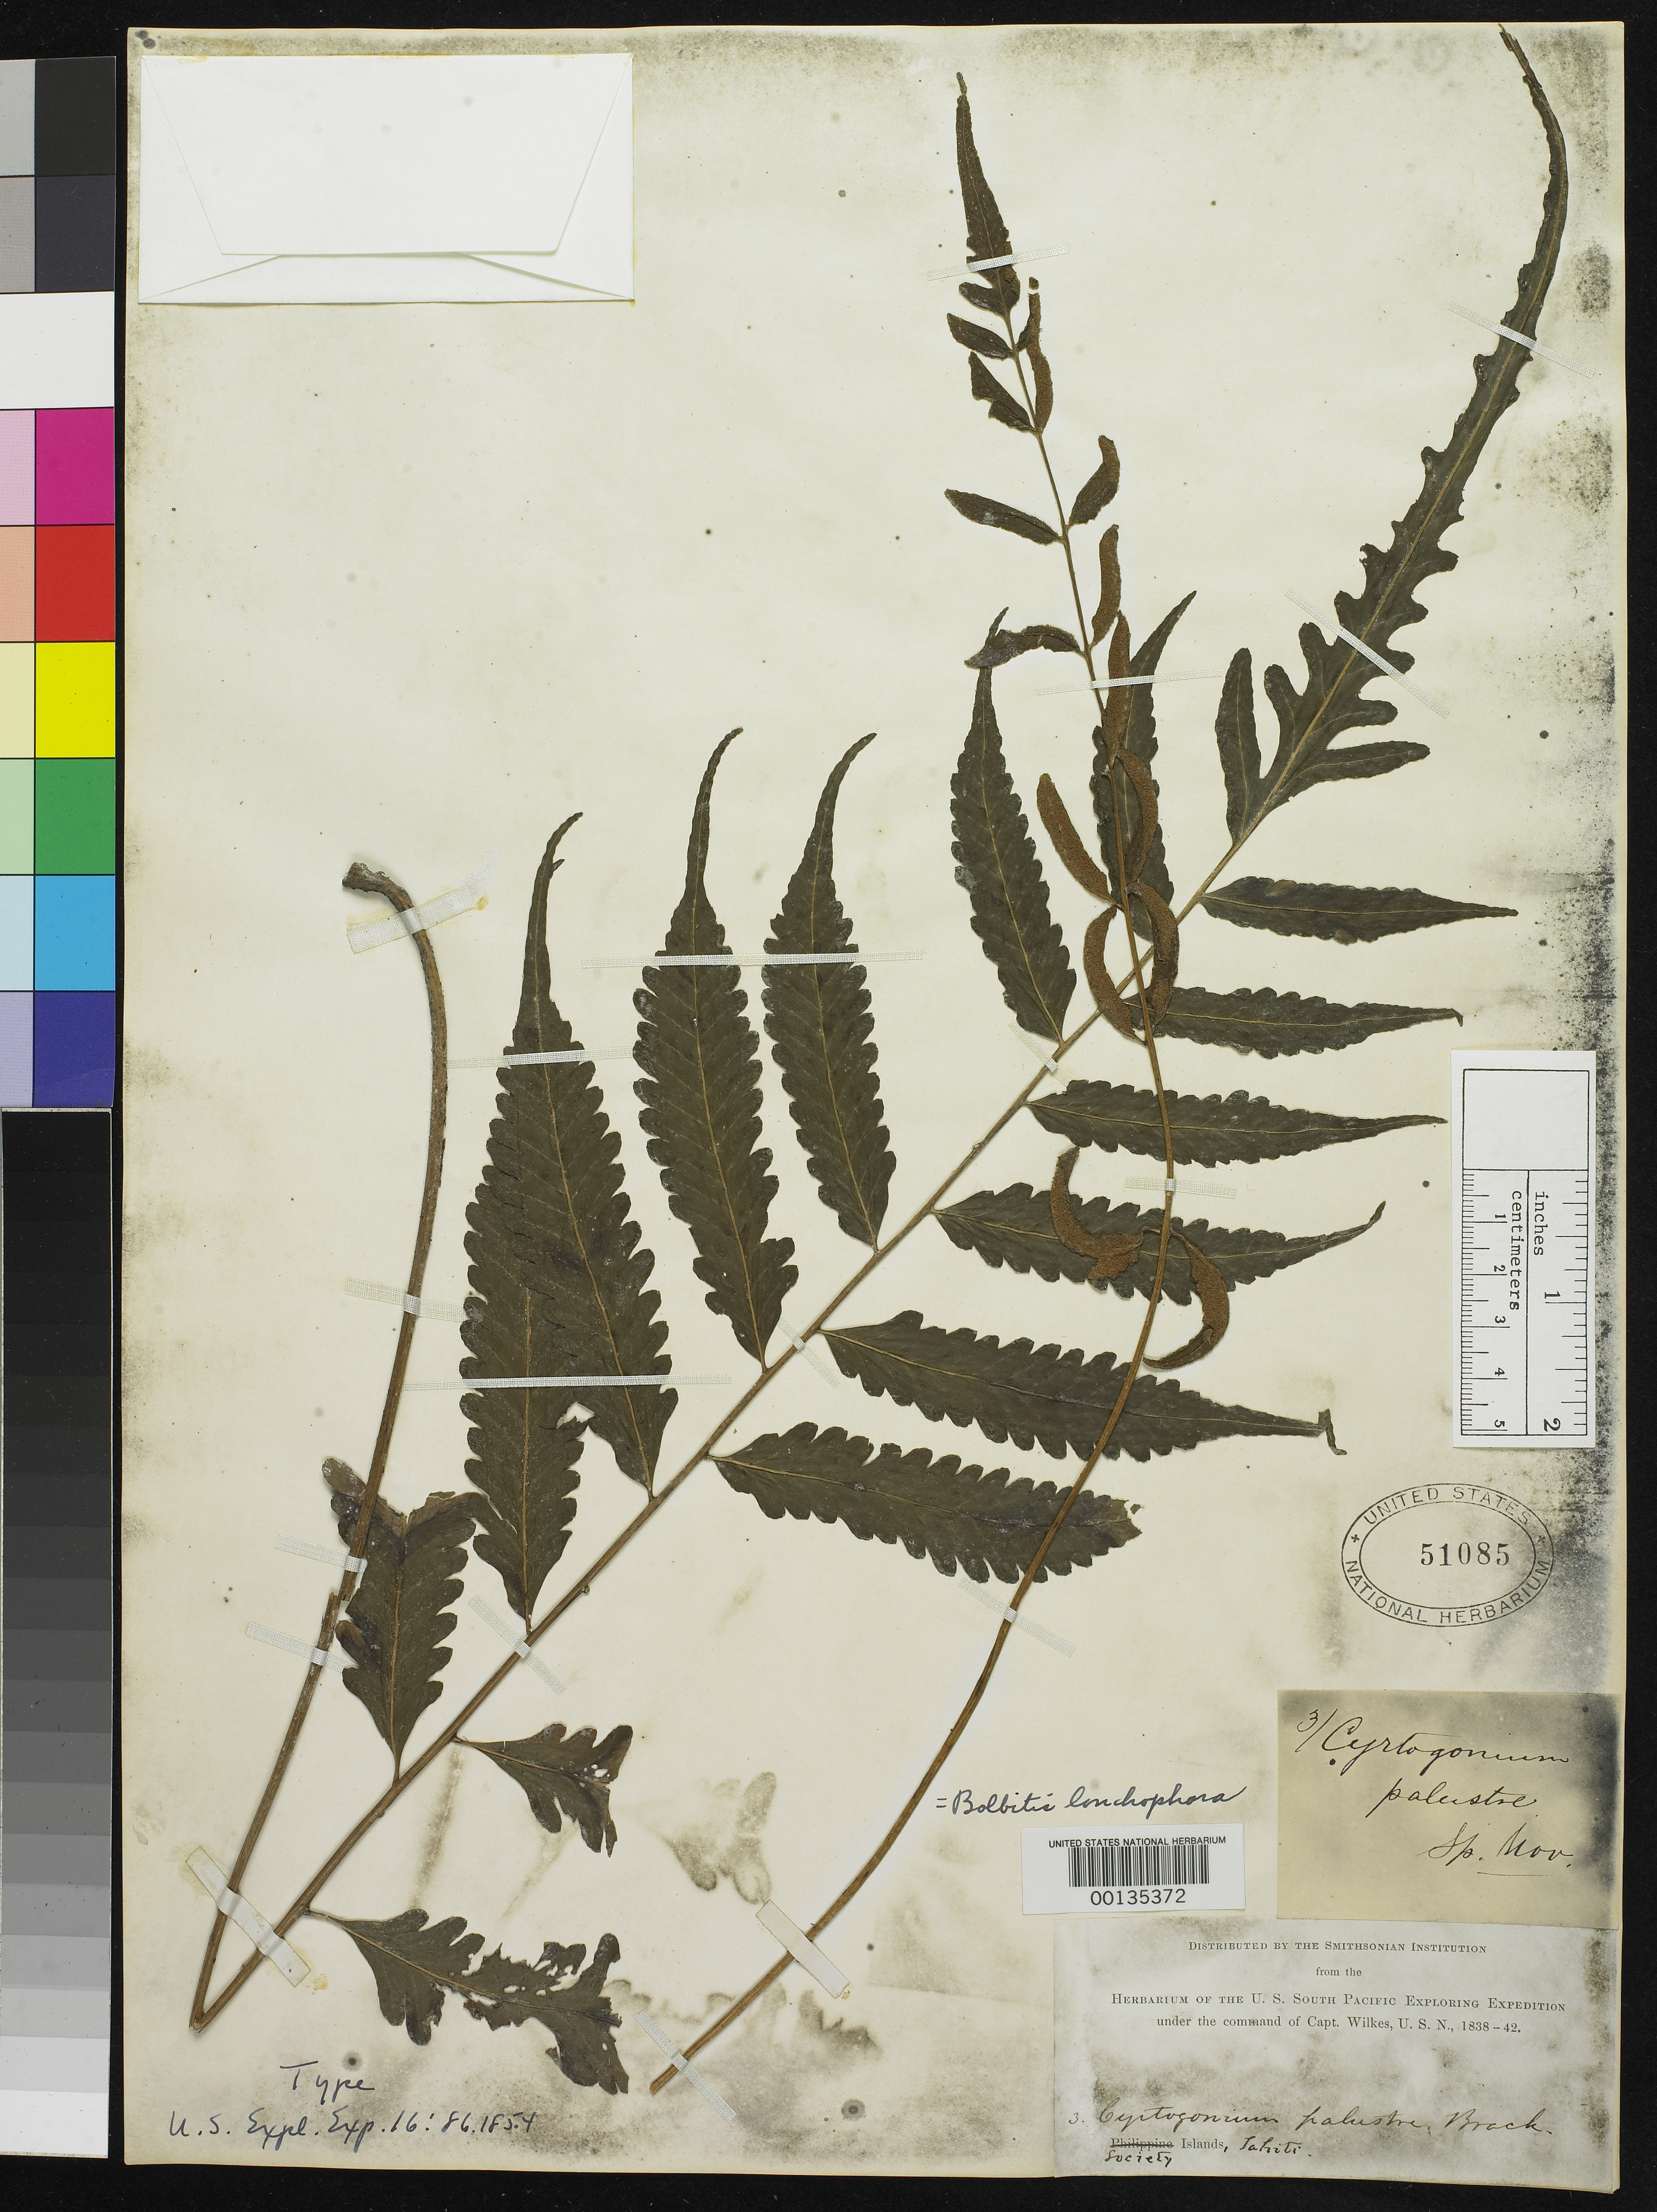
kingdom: Plantae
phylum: Tracheophyta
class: Polypodiopsida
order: Polypodiales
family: Dryopteridaceae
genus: Cyrtogonium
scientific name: Cyrtogonium palustre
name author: Brack. in Wilkes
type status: Type Collection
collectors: Wilkes Explor. Exped.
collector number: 3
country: French Polynesia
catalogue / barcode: US 51085